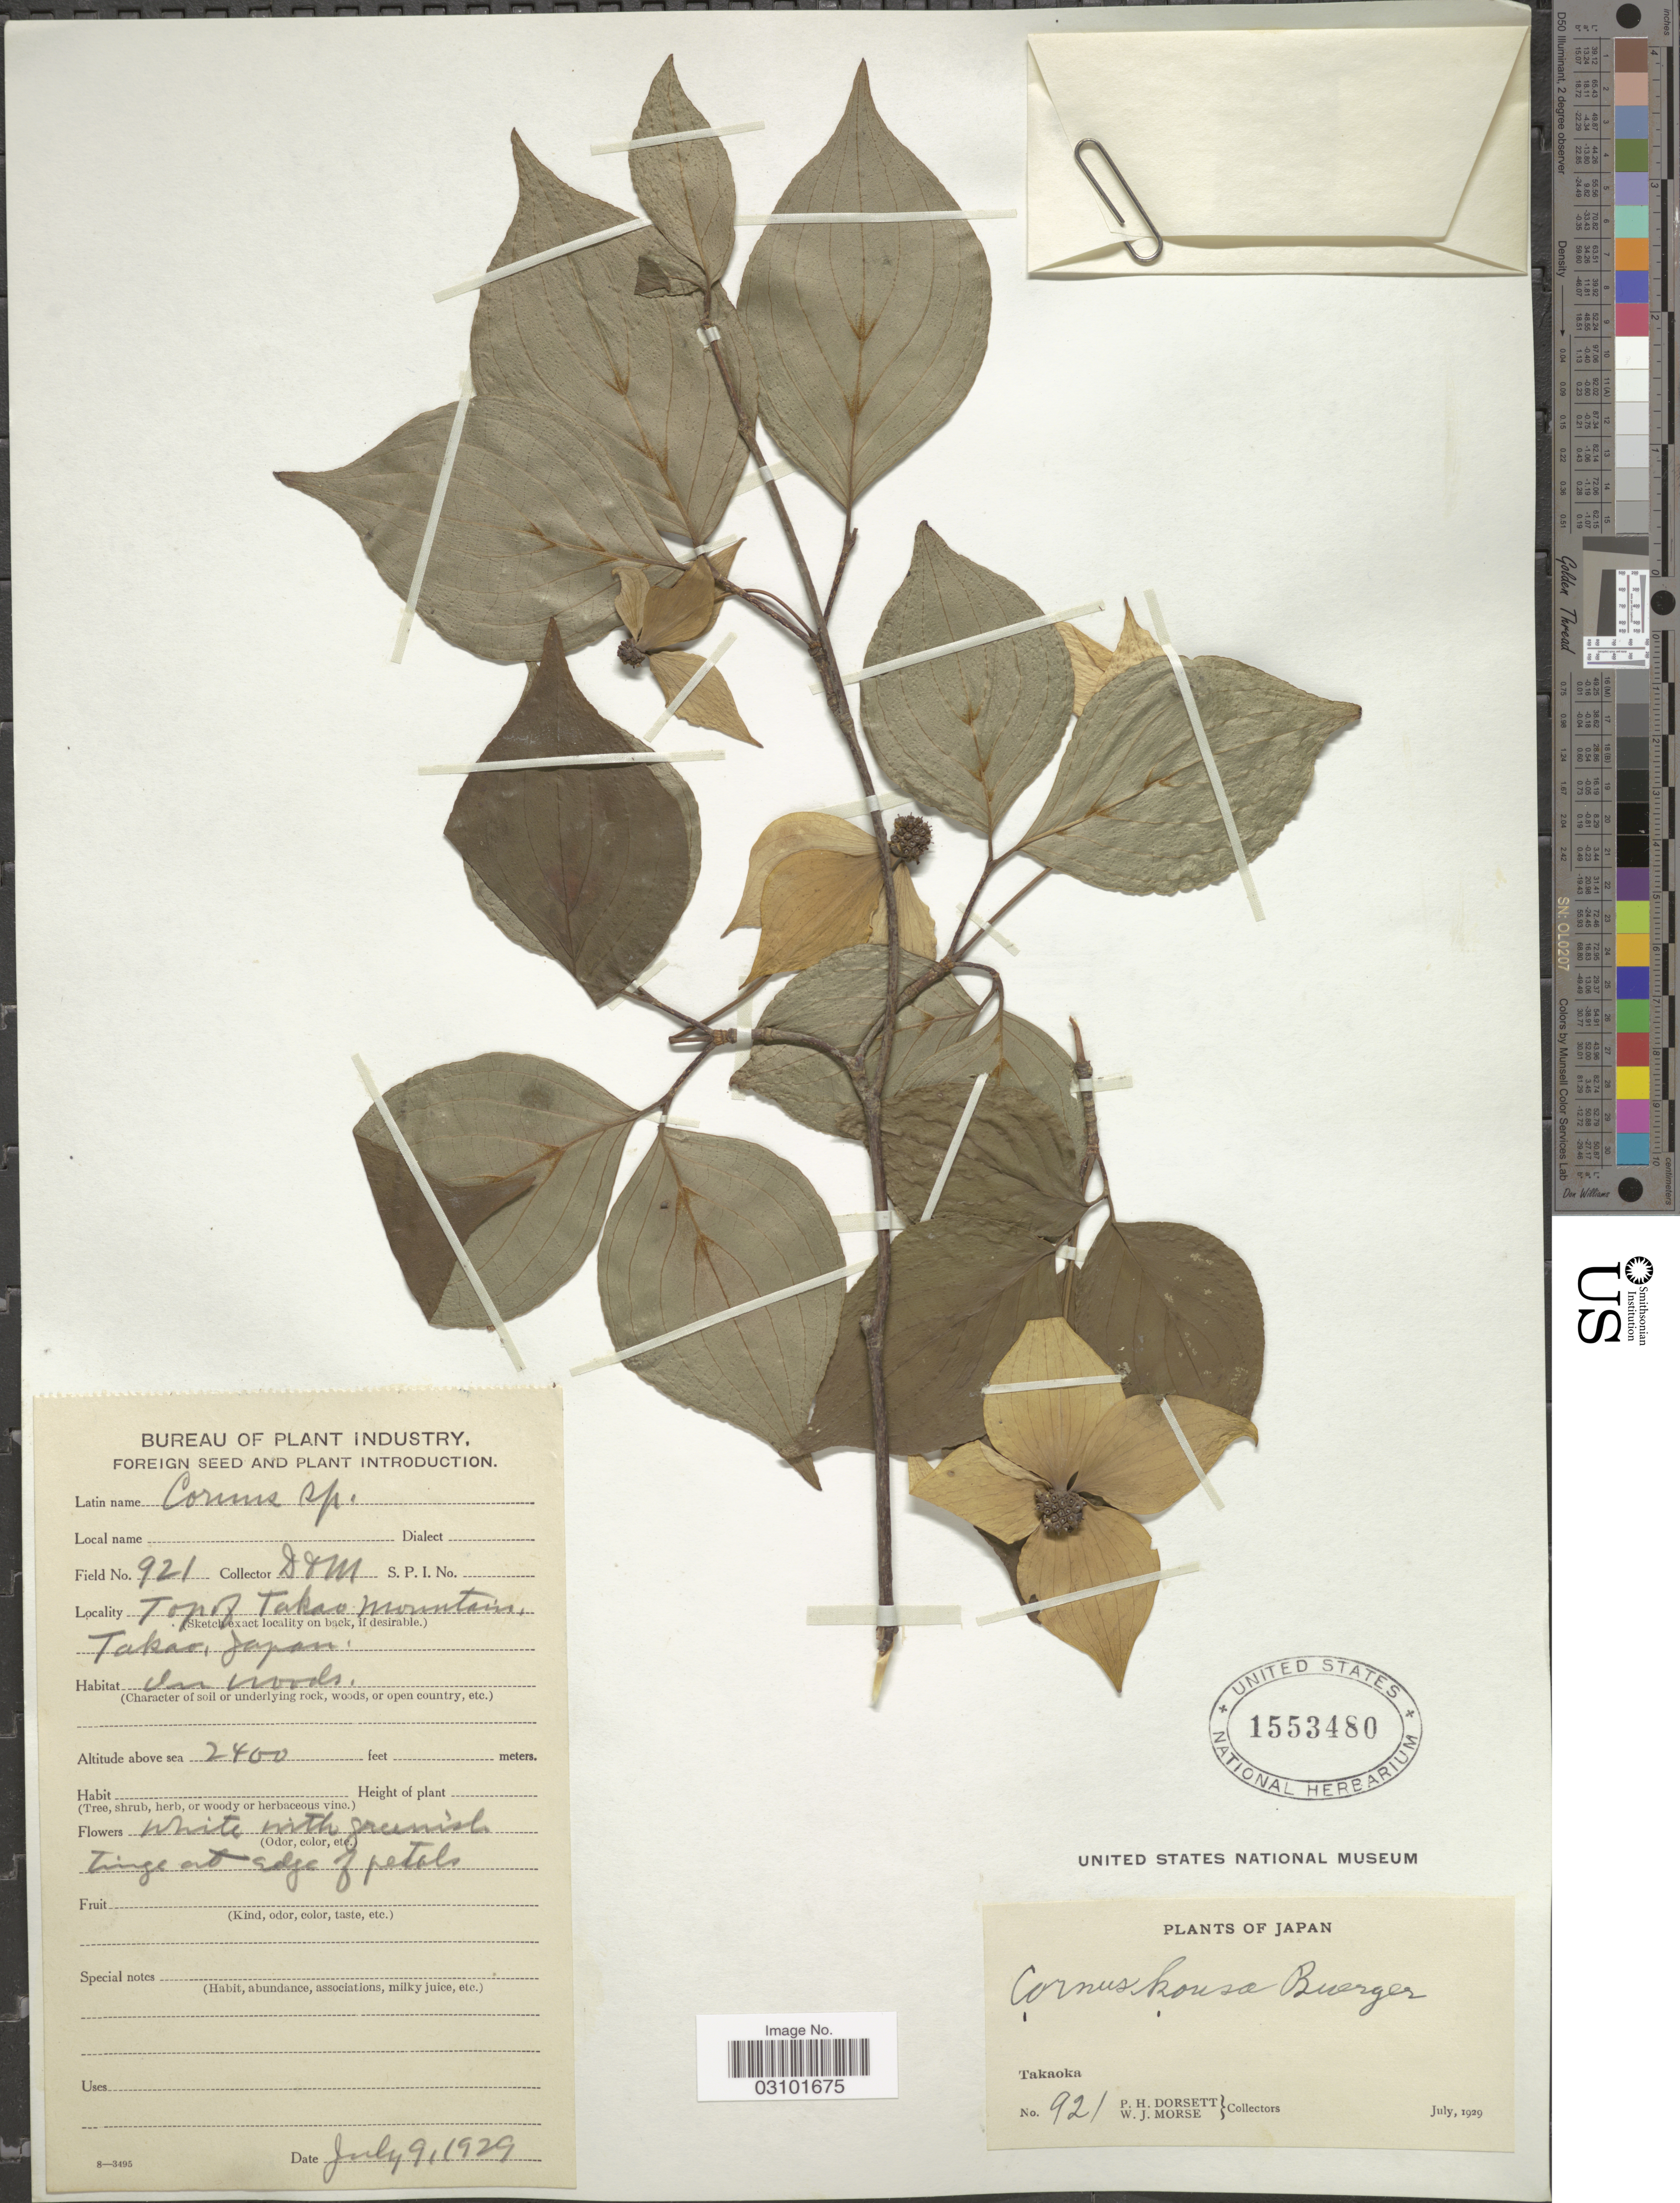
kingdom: Plantae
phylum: Tracheophyta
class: Magnoliopsida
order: Cornales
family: Cornaceae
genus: Cornus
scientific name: Cornus kousa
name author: F. Buerger ex Miq.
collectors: P. H. Dorsett & W. J. Morse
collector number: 921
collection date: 1929-07-09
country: Japan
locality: Takaoka. Top of Takao Mountain. Takao.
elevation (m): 732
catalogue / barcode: US 1553480